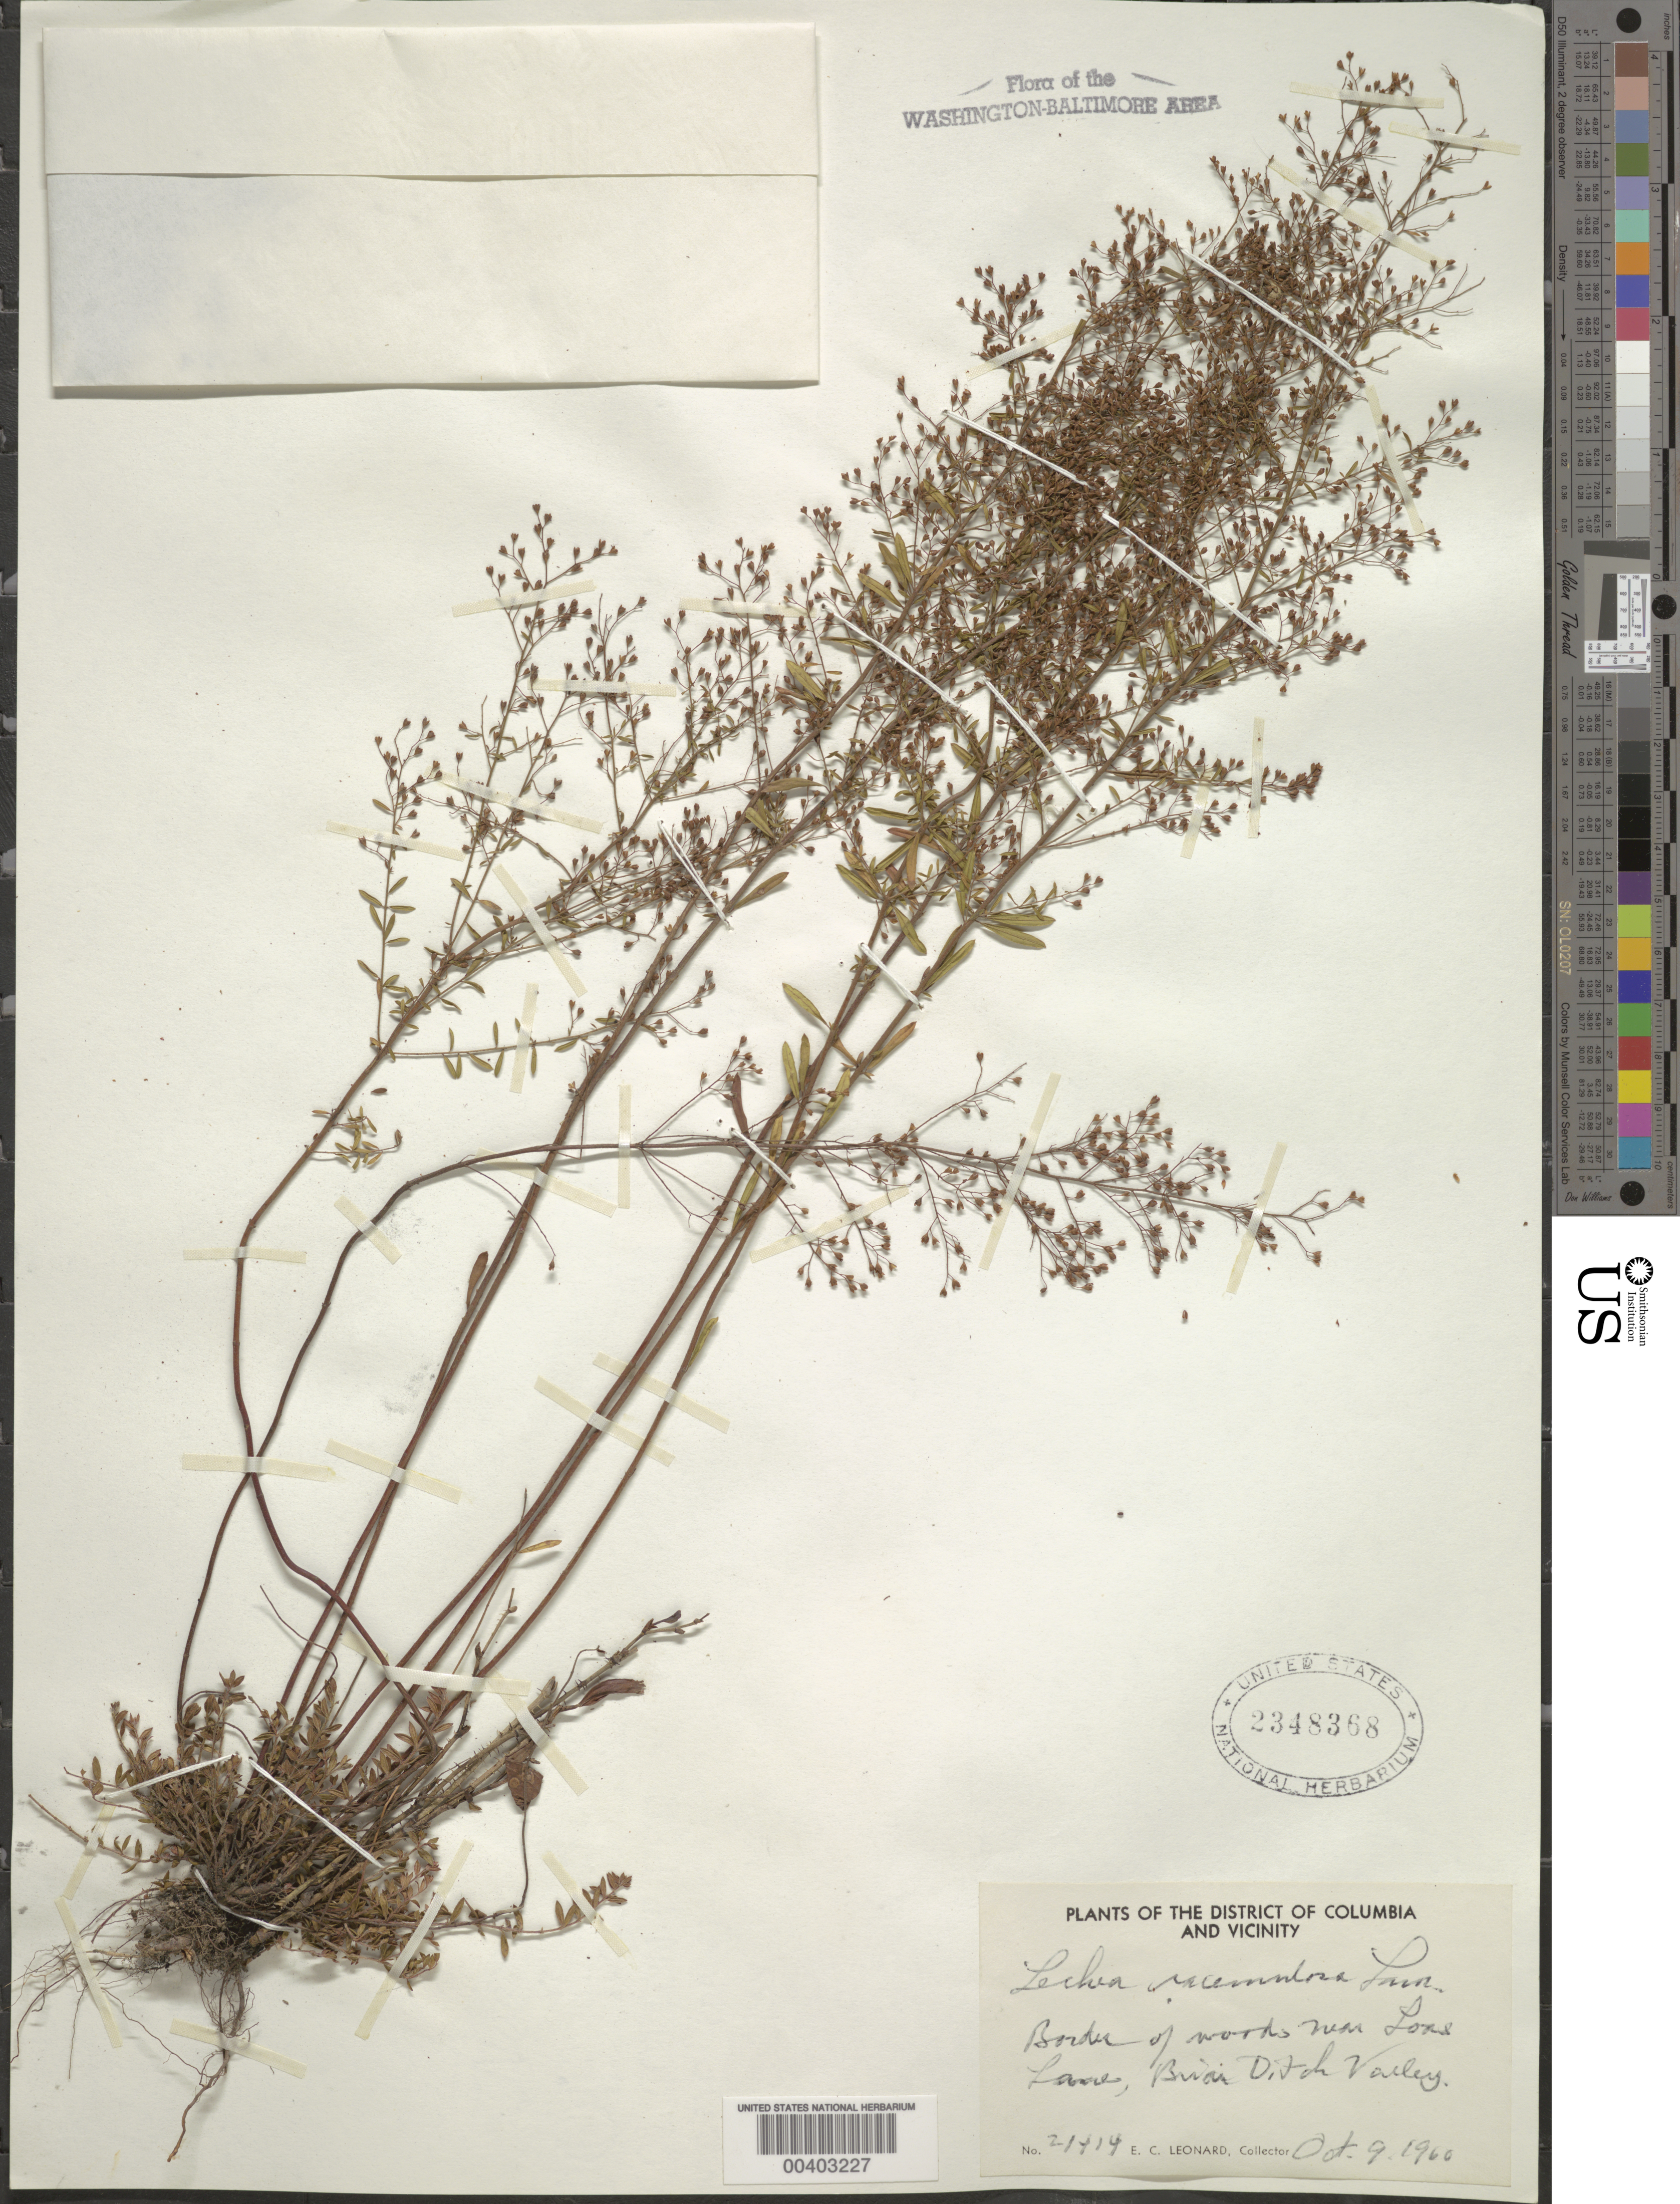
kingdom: Plantae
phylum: Tracheophyta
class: Magnoliopsida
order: Malvales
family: Cistaceae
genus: Lechea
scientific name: Lechea racemulosa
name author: Michx.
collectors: E. C. Leonard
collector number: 21414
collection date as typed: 09 Oct 1960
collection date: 1960-10-09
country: United States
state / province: Maryland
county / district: Prince George's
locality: Loas Lane, Briar Ditch Valley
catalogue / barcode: US 2348368